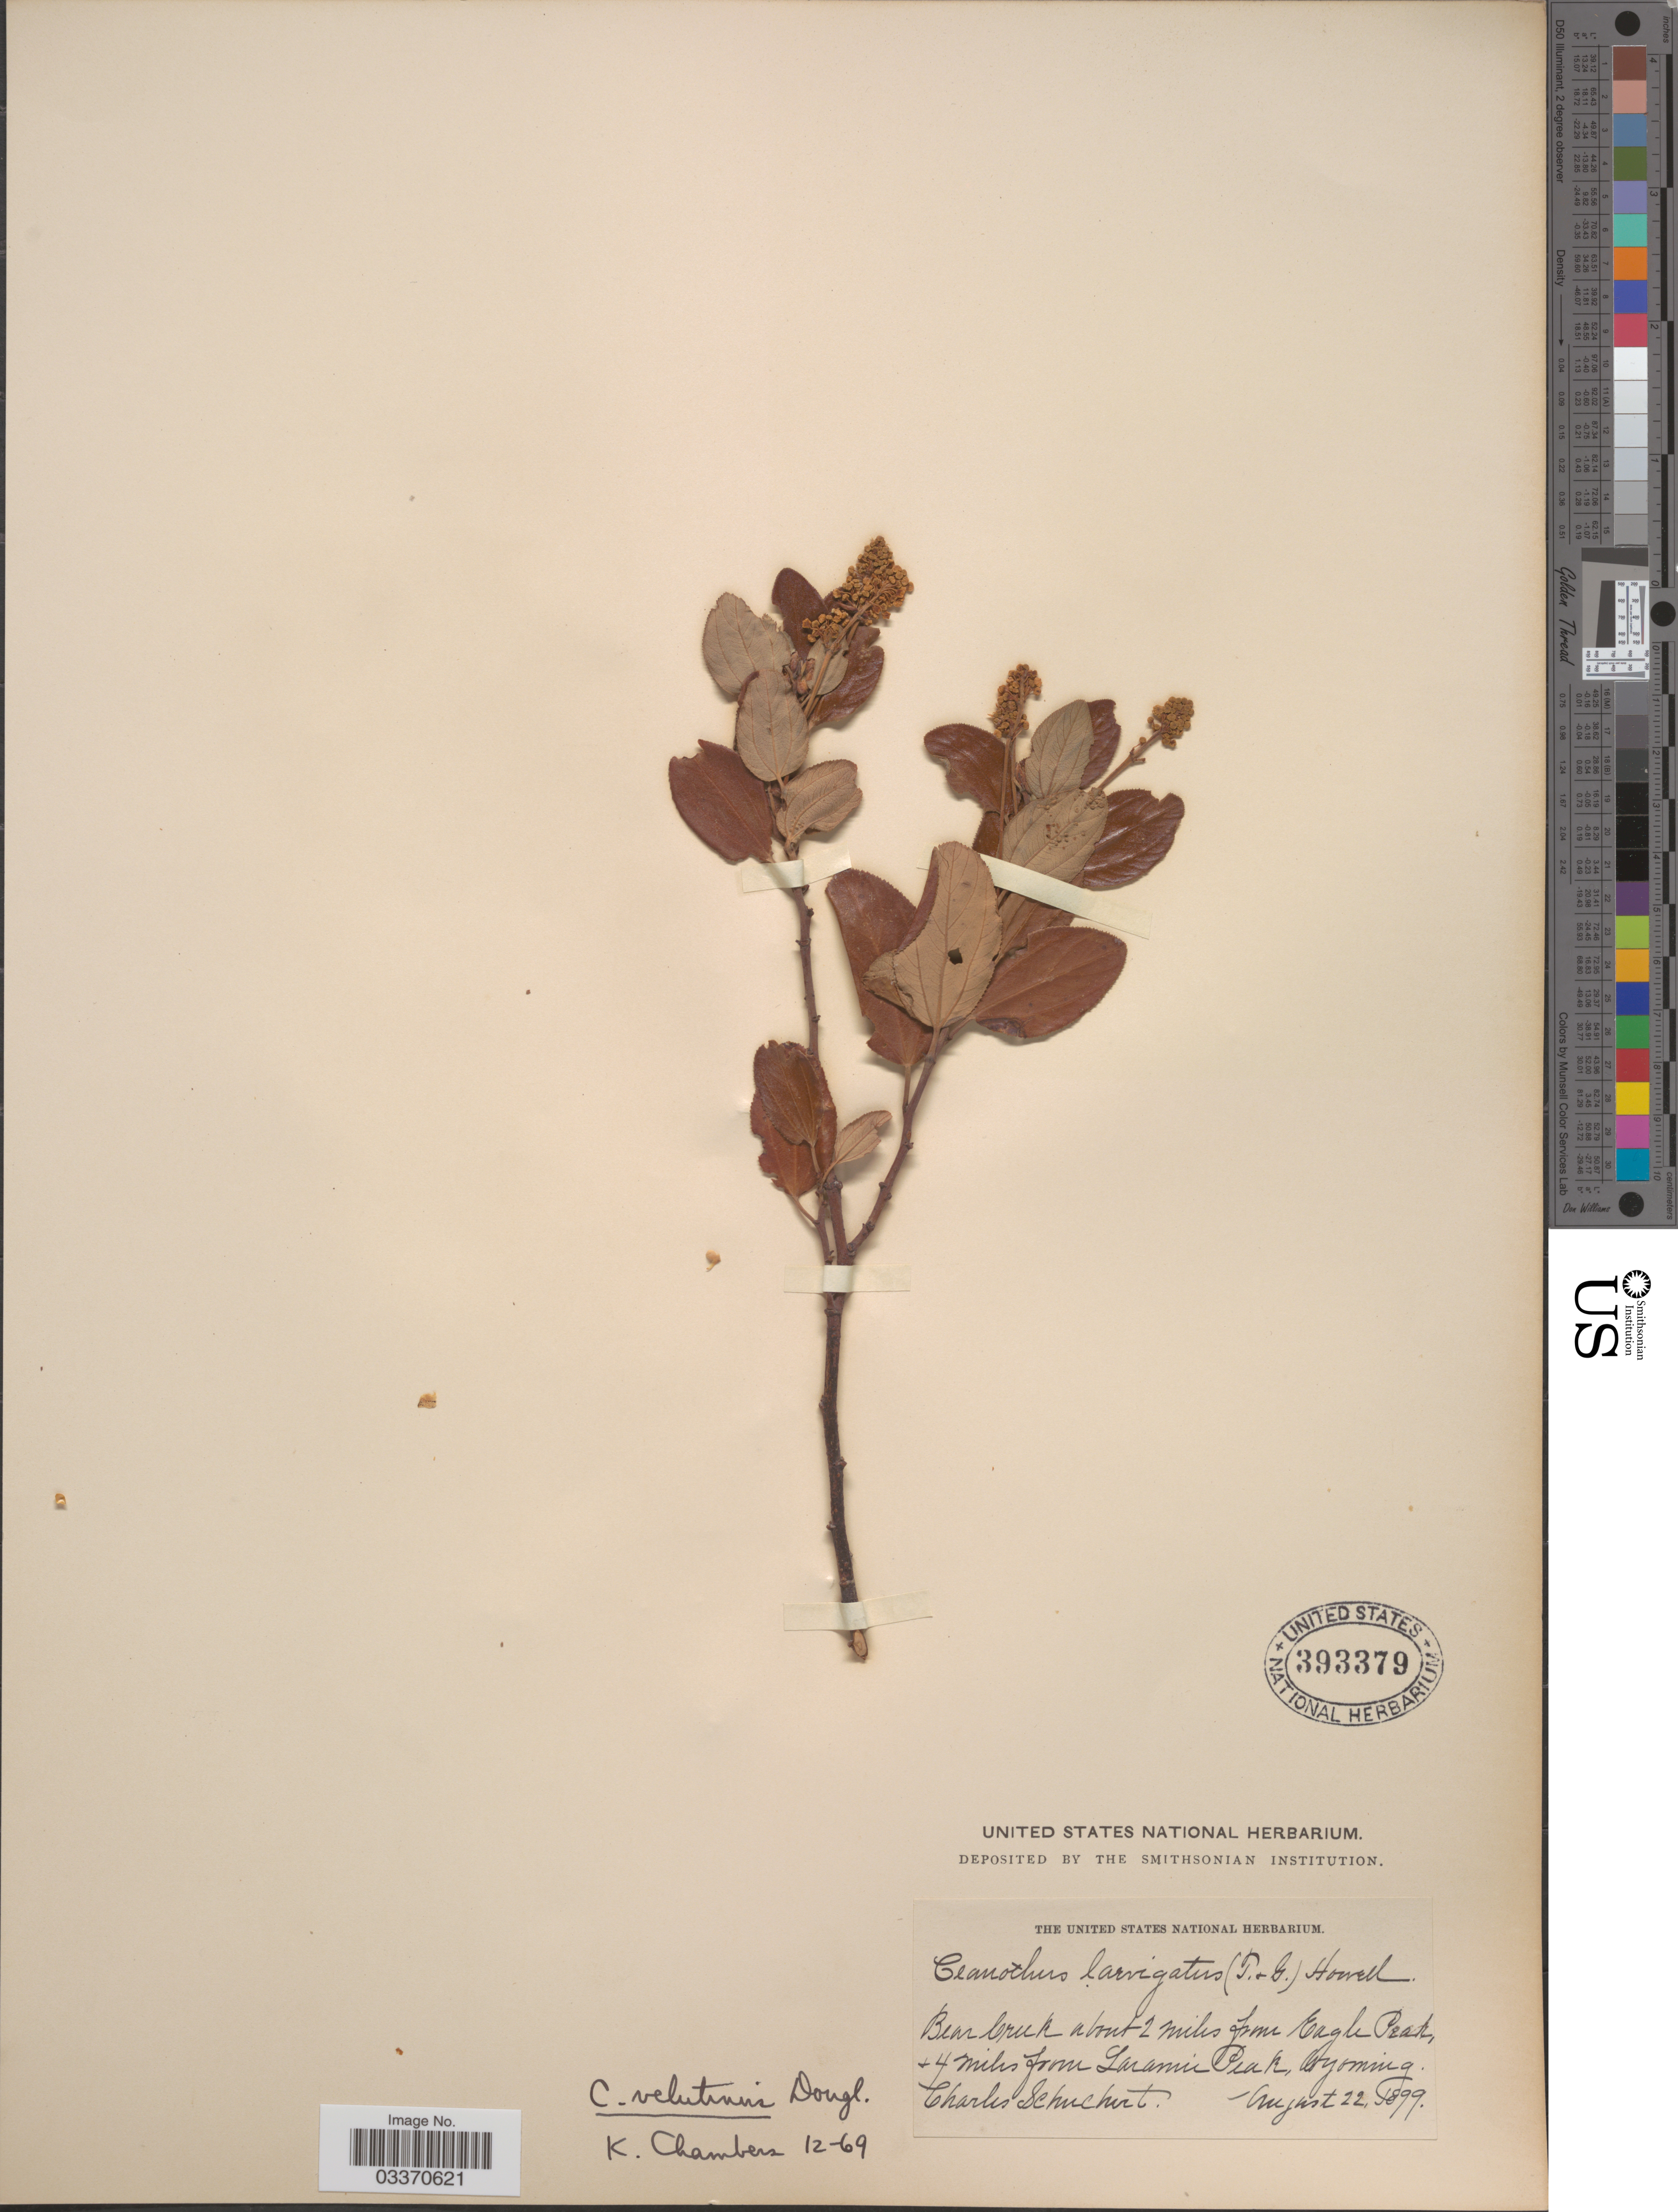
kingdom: Plantae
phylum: Tracheophyta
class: Magnoliopsida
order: Rosales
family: Rhamnaceae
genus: Ceanothus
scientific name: Ceanothus velutinus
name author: Douglas ex Hook.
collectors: C. Schuchert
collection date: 1899-08-22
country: United States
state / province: Wyoming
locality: Bear Creek about 2 miles from Eagle Peak, & 4 miles from Laramie Peak.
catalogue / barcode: US 393379